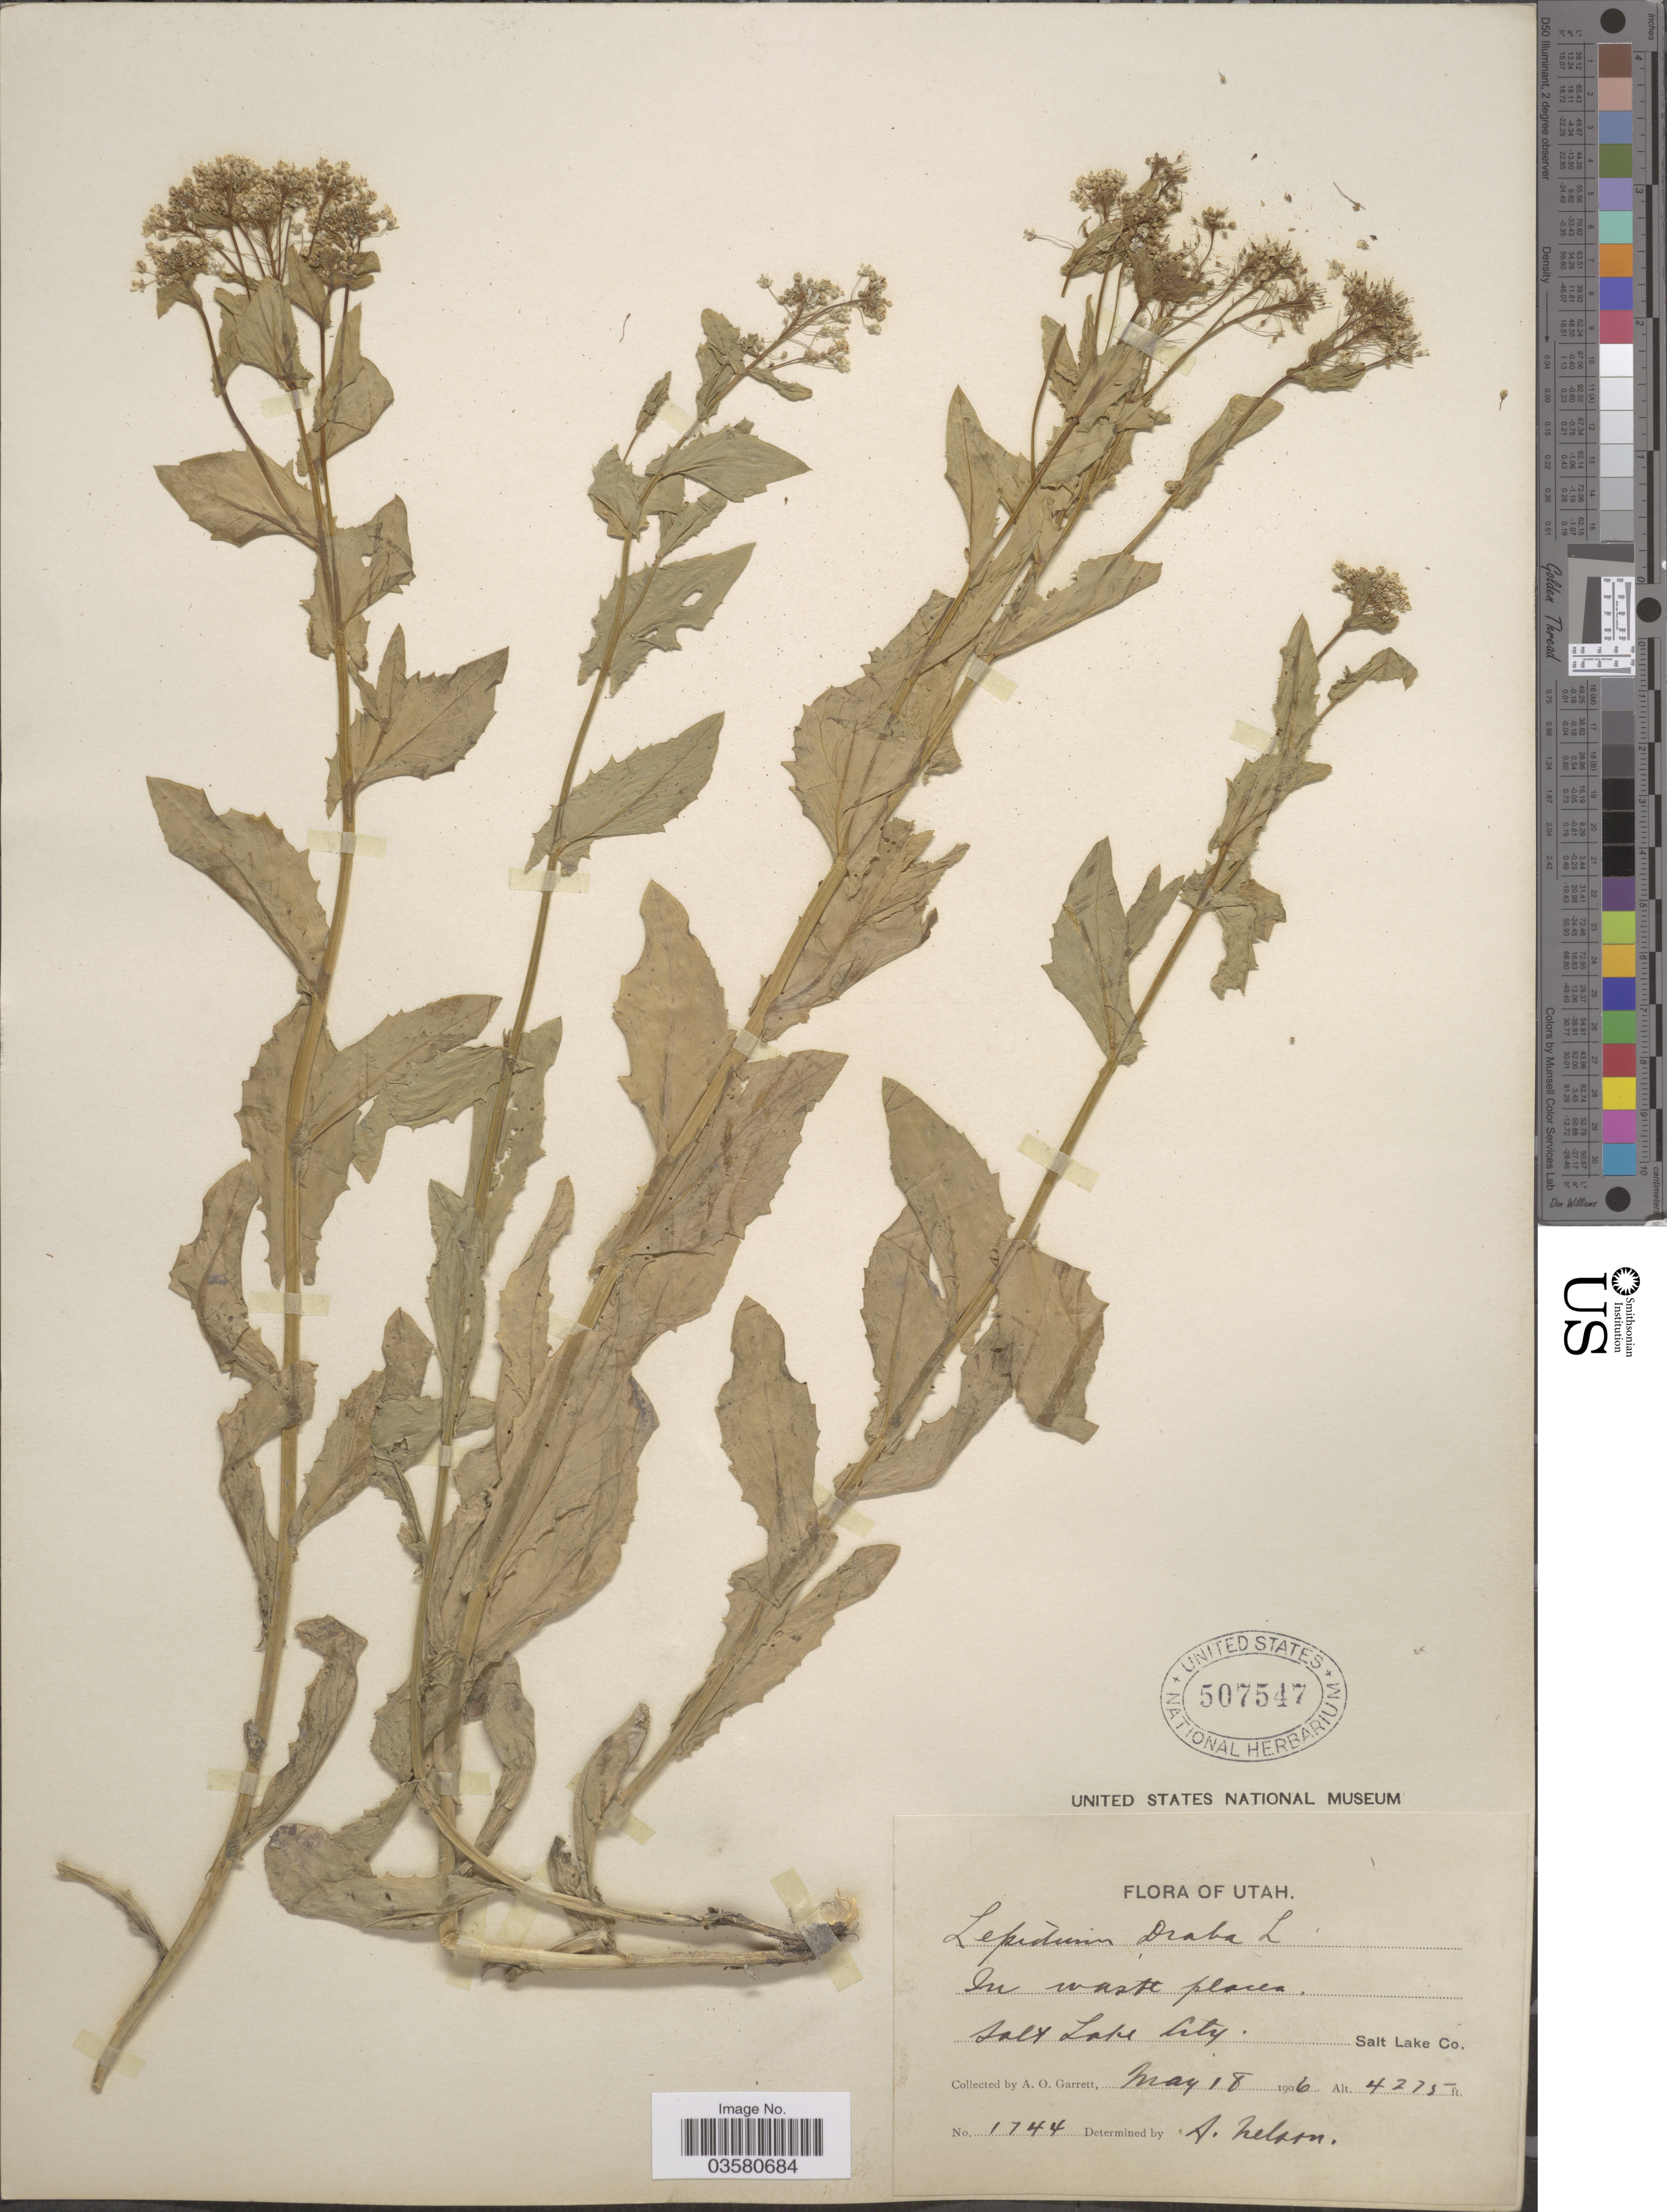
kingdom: Plantae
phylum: Tracheophyta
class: Magnoliopsida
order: Brassicales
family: Brassicaceae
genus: Lepidium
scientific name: Lepidium draba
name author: L.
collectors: A. O. Garrett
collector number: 1744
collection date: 1906-05-18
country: United States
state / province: Utah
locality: In waste places. Salt Lake City, Salt Lake Co.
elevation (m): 1303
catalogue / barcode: US 507547